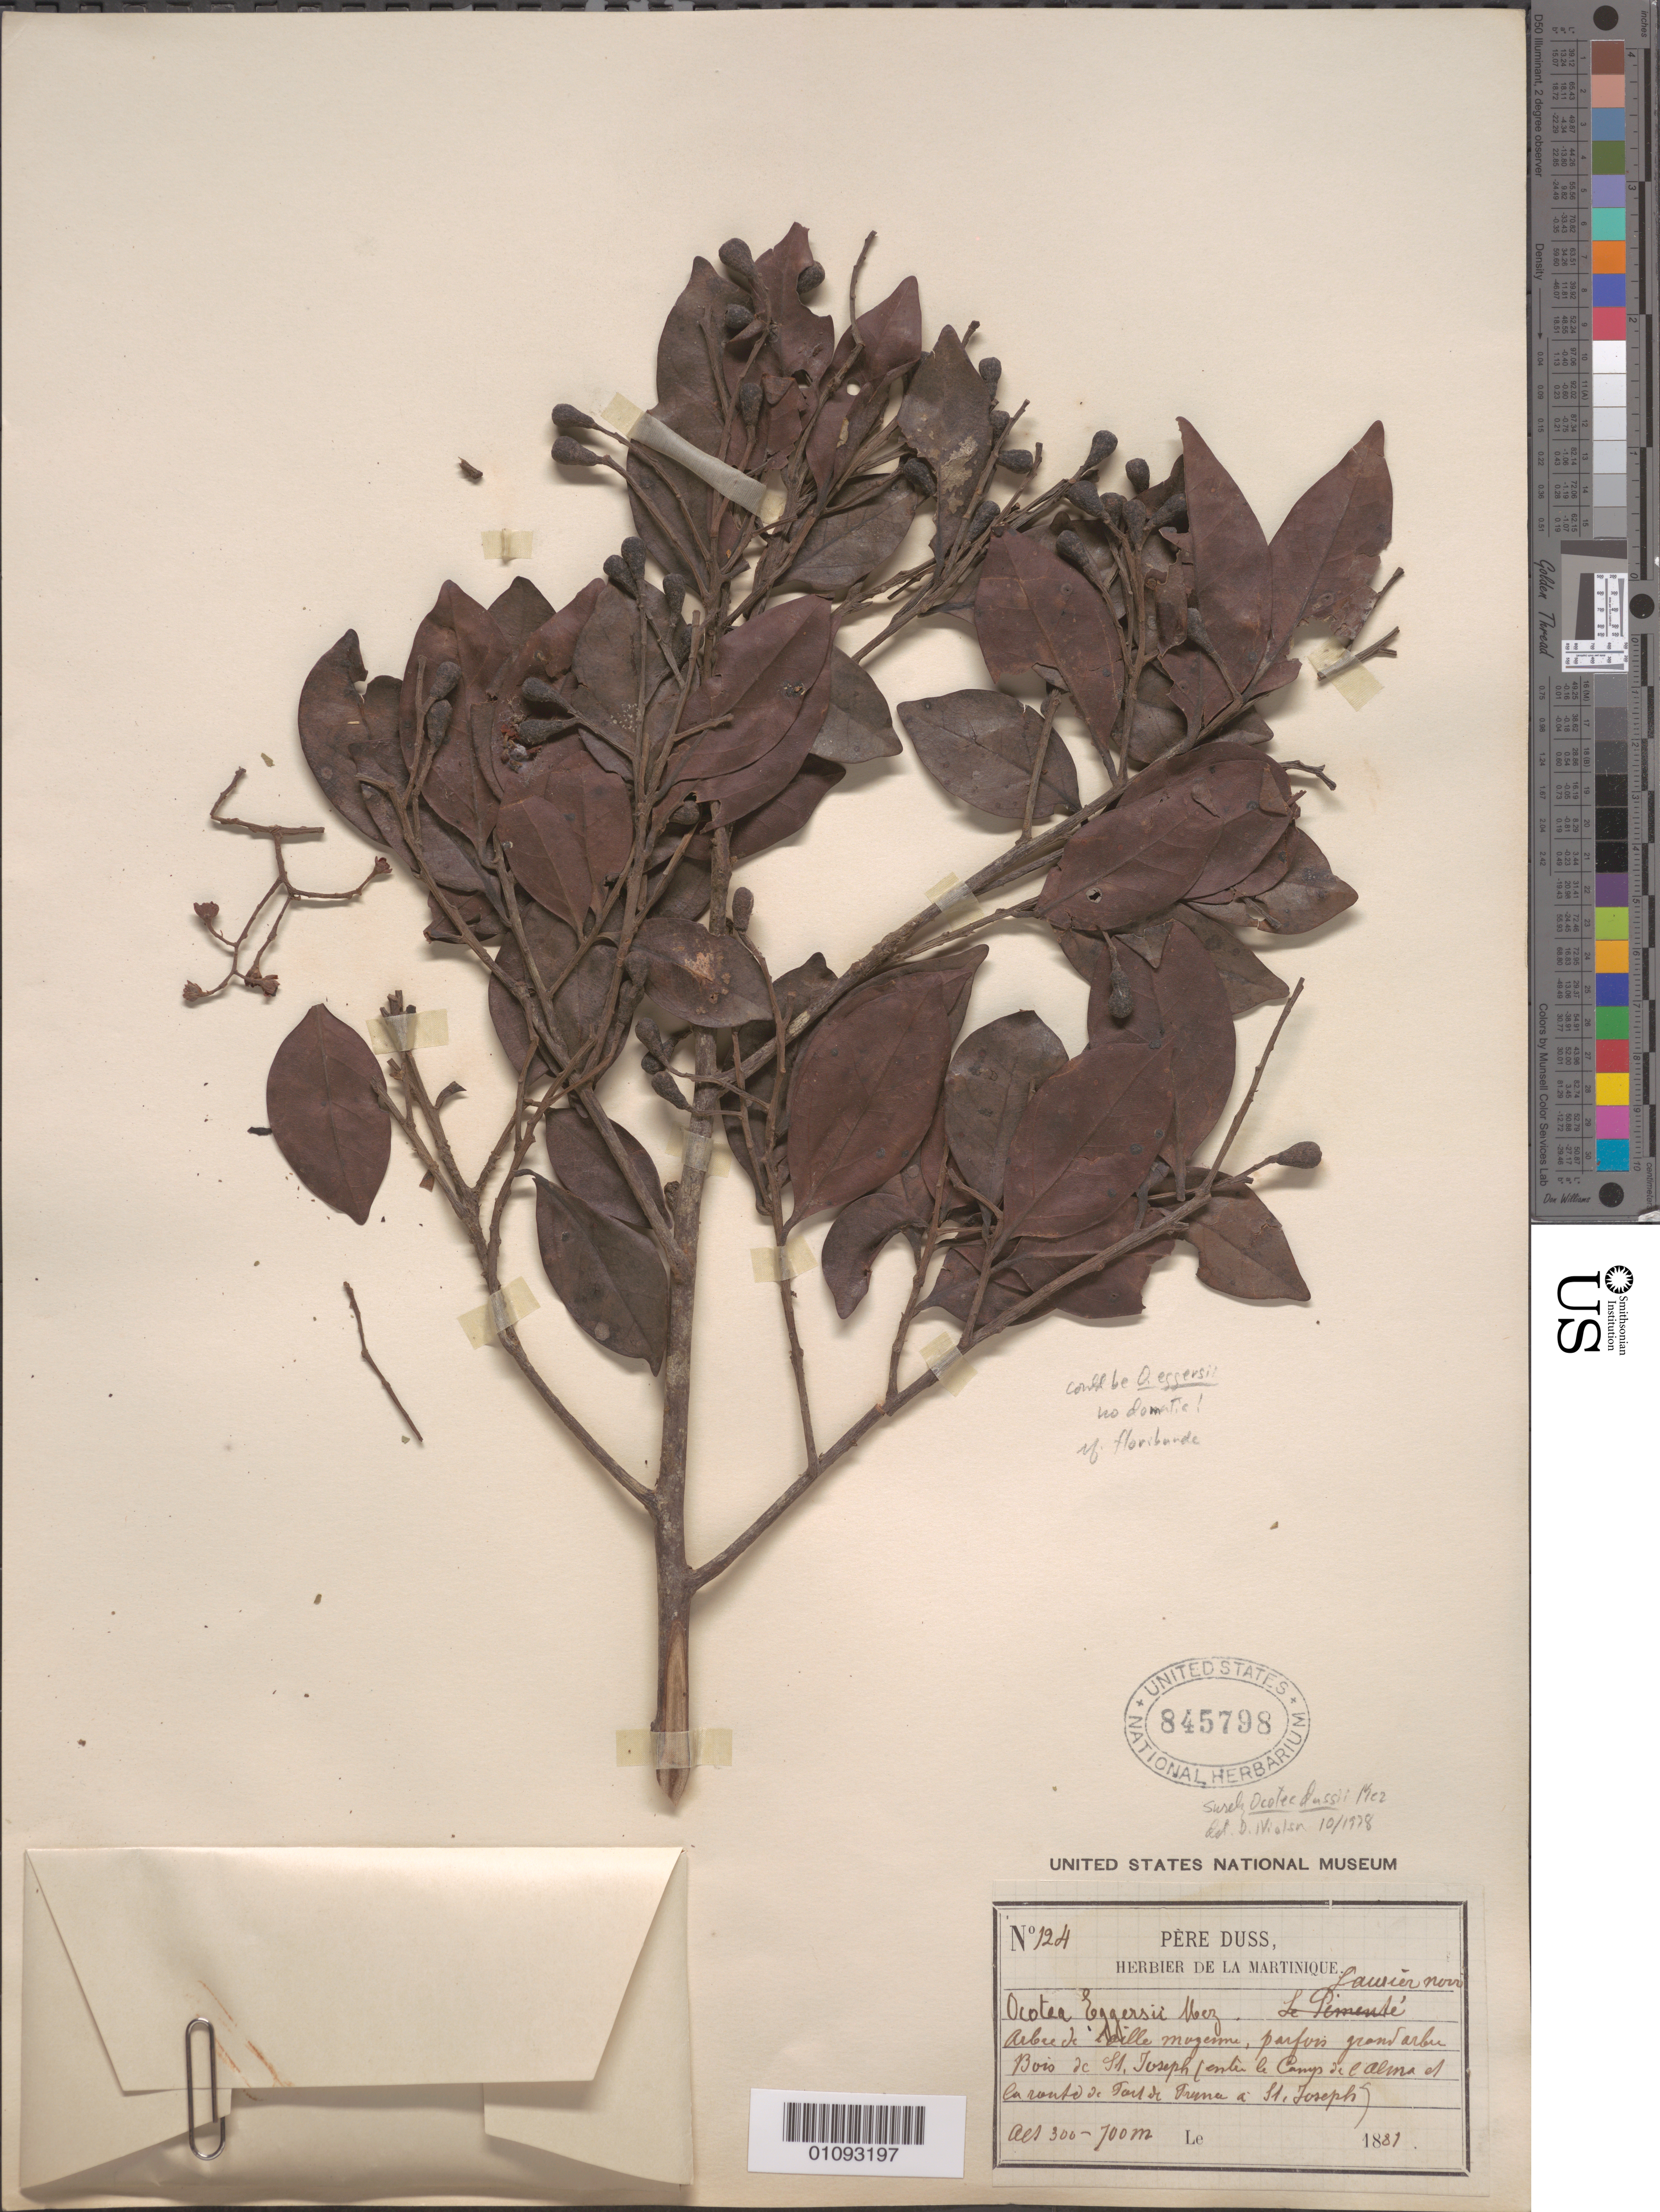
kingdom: Plantae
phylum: Tracheophyta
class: Magnoliopsida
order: Laurales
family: Lauraceae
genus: Ocotea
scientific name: Ocotea eggersiana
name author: Mez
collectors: Père Duss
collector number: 124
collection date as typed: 1881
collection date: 1881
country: Martinique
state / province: Fort-de-France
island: Martinique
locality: Woods of St. Joseph.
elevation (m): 300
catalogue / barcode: US 845798